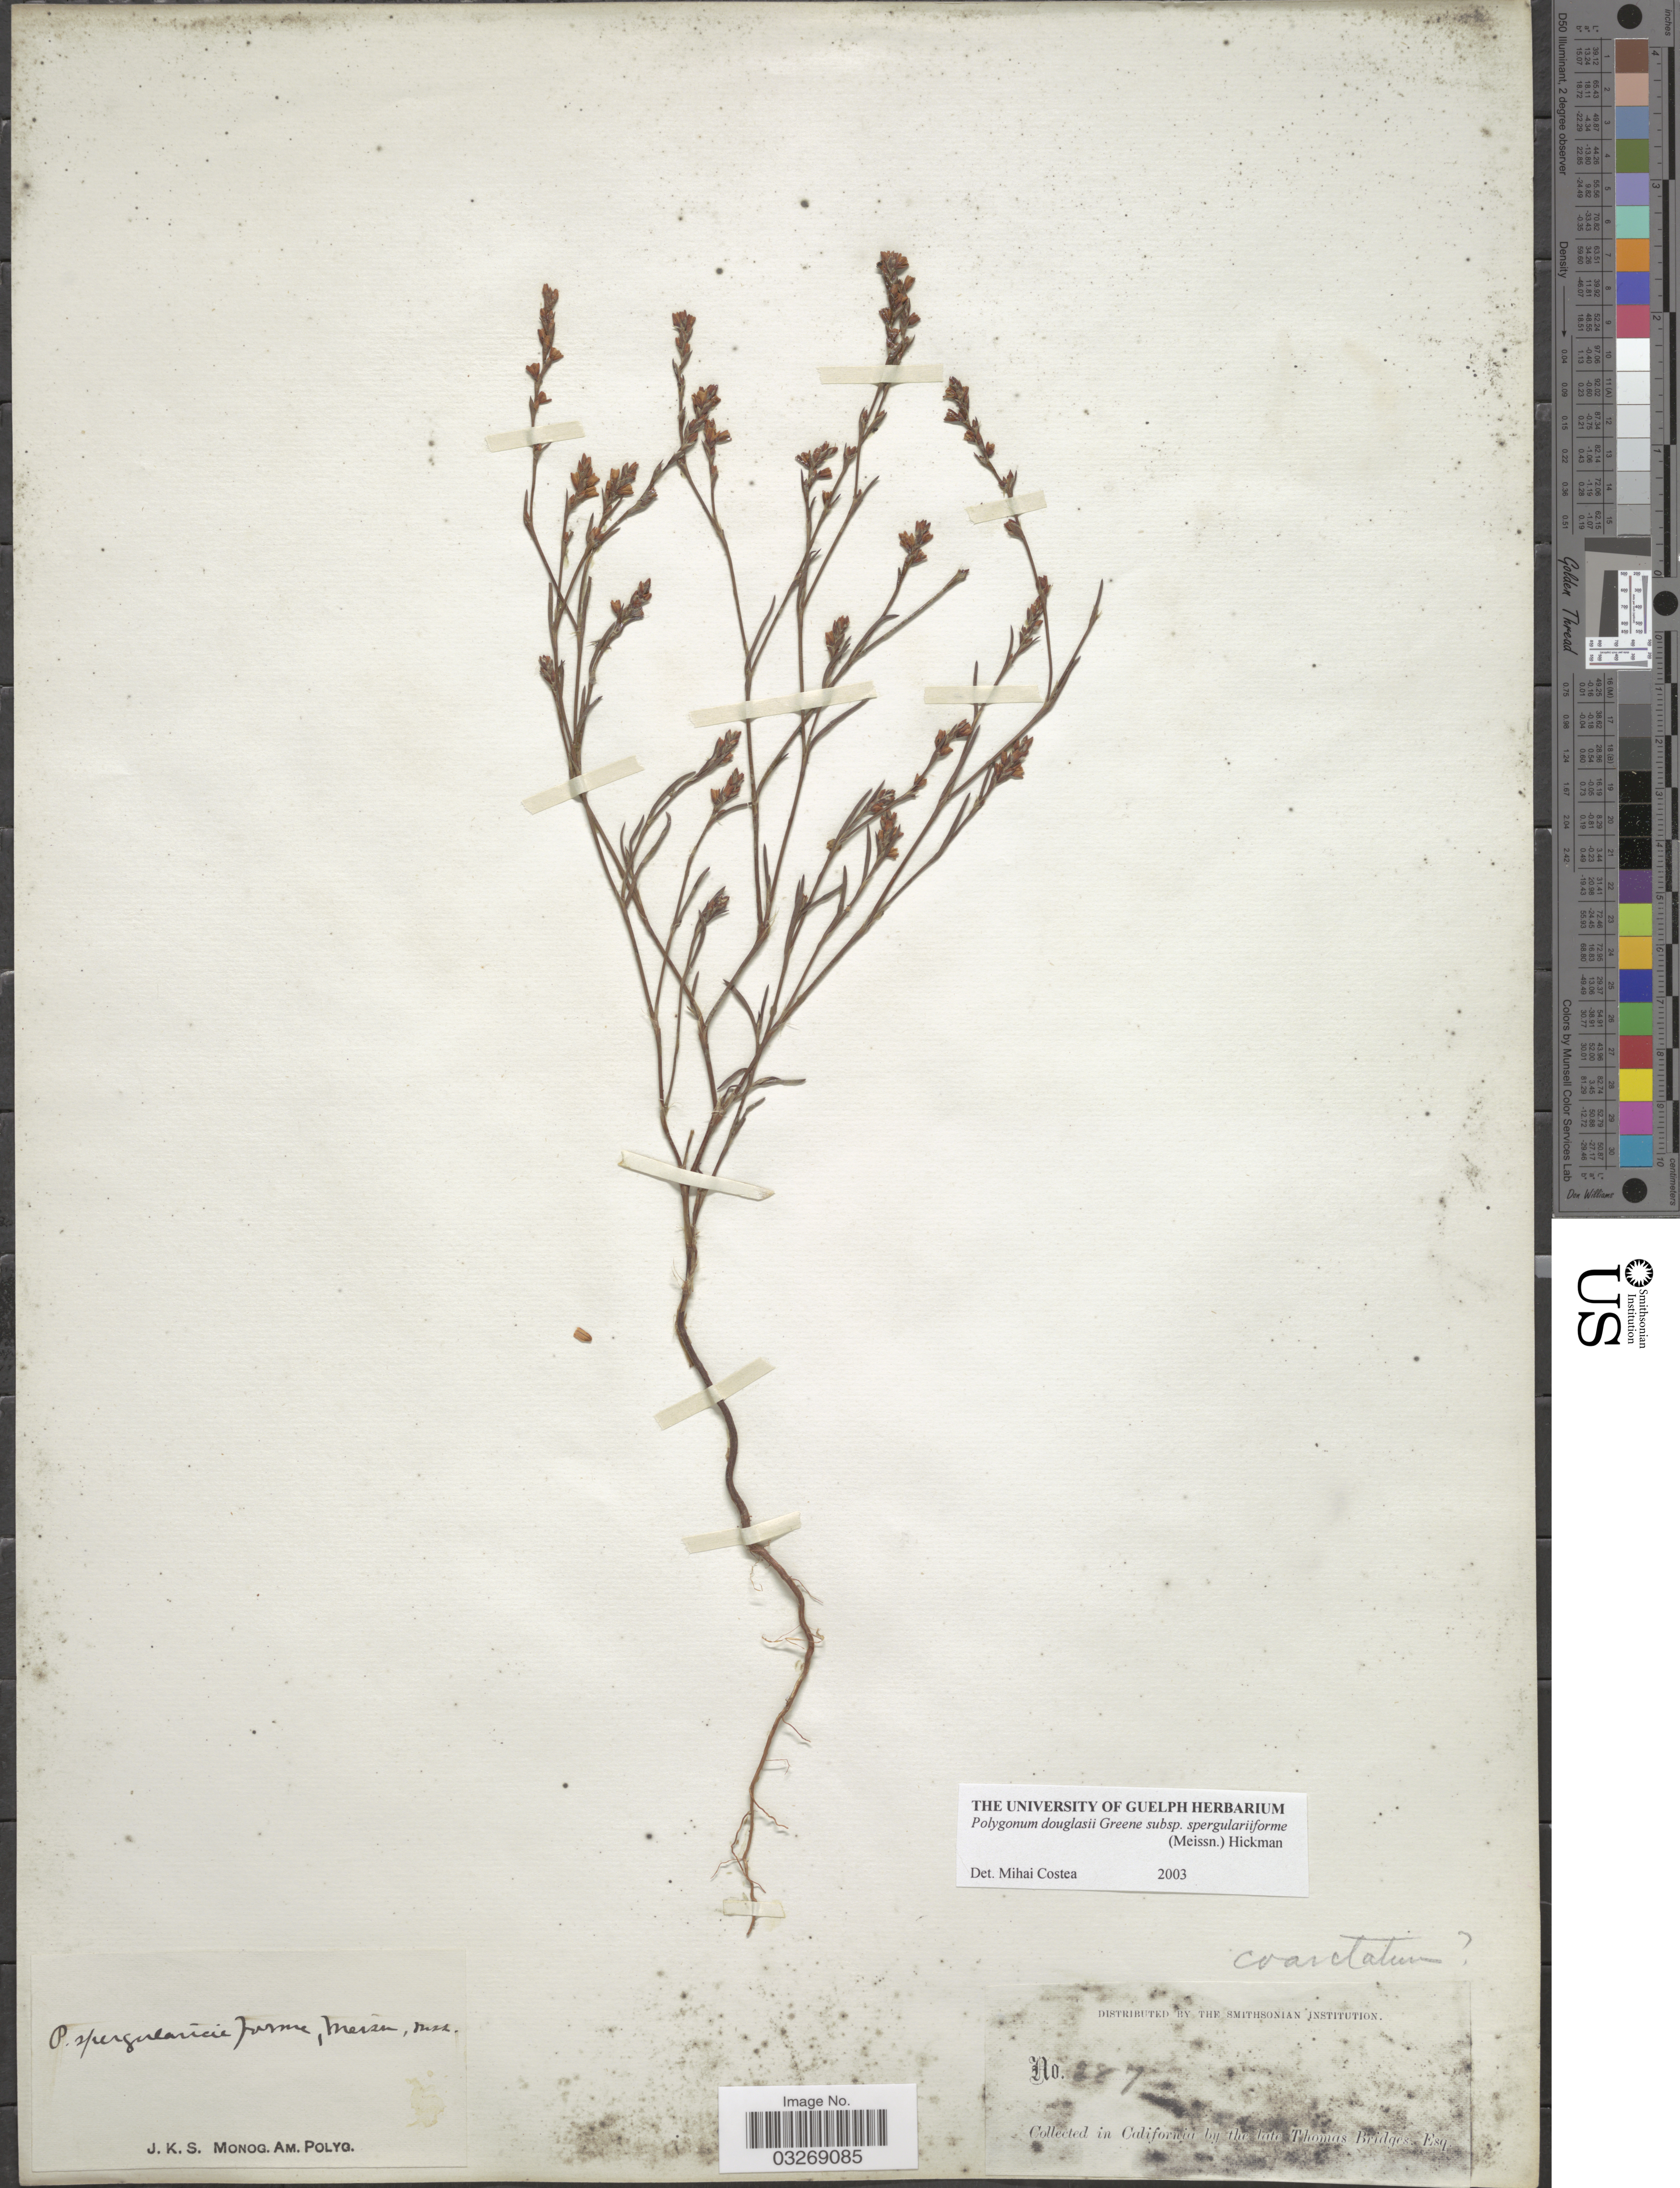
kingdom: Plantae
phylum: Tracheophyta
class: Magnoliopsida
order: Caryophyllales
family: Polygonaceae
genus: Polygonum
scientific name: Polygonum douglasii subsp. spergulariiforme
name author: (Meisn. ex Small) Hickman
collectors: T. Bridges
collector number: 287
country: United States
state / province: California